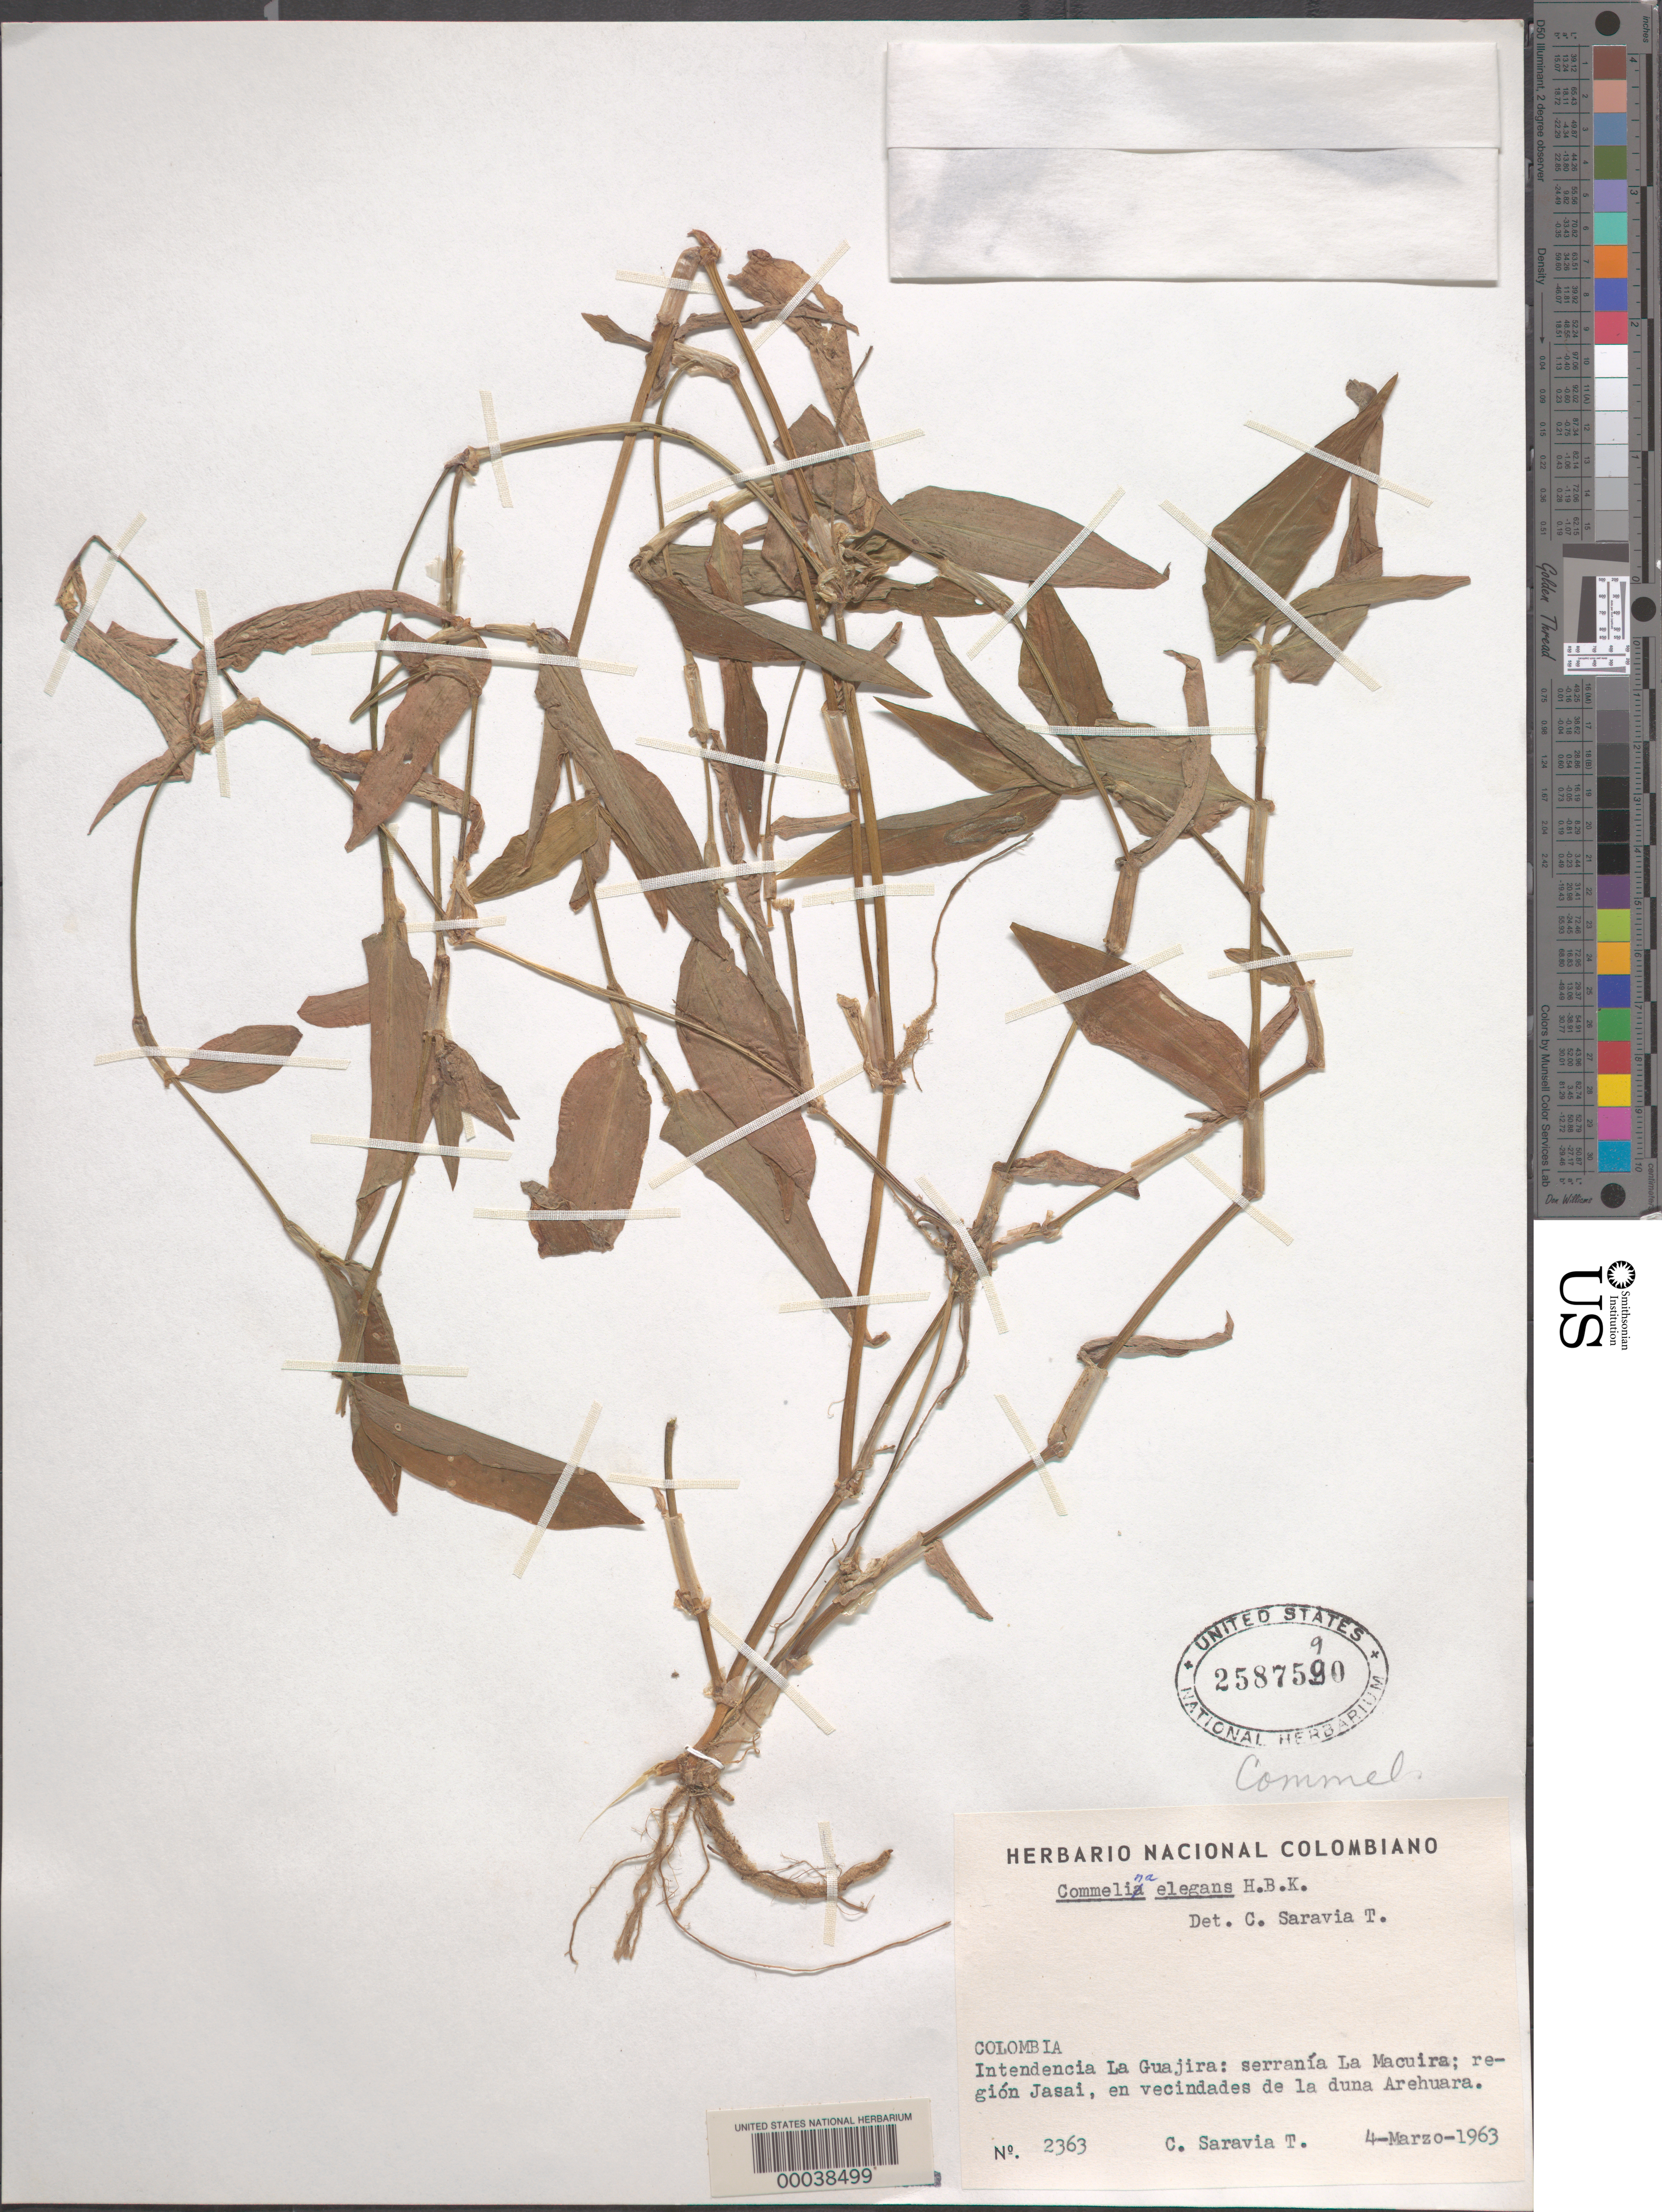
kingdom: Plantae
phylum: Tracheophyta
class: Liliopsida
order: Commelinales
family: Commelinaceae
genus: Commelina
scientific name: Commelina erecta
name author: L.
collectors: C. Saravia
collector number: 2363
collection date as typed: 04 Mar 1963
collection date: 1963-03-04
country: Colombia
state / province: La Guajira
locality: Vicinity of Arehuara; la Macuira mountain region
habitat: Dune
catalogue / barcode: US 2587590